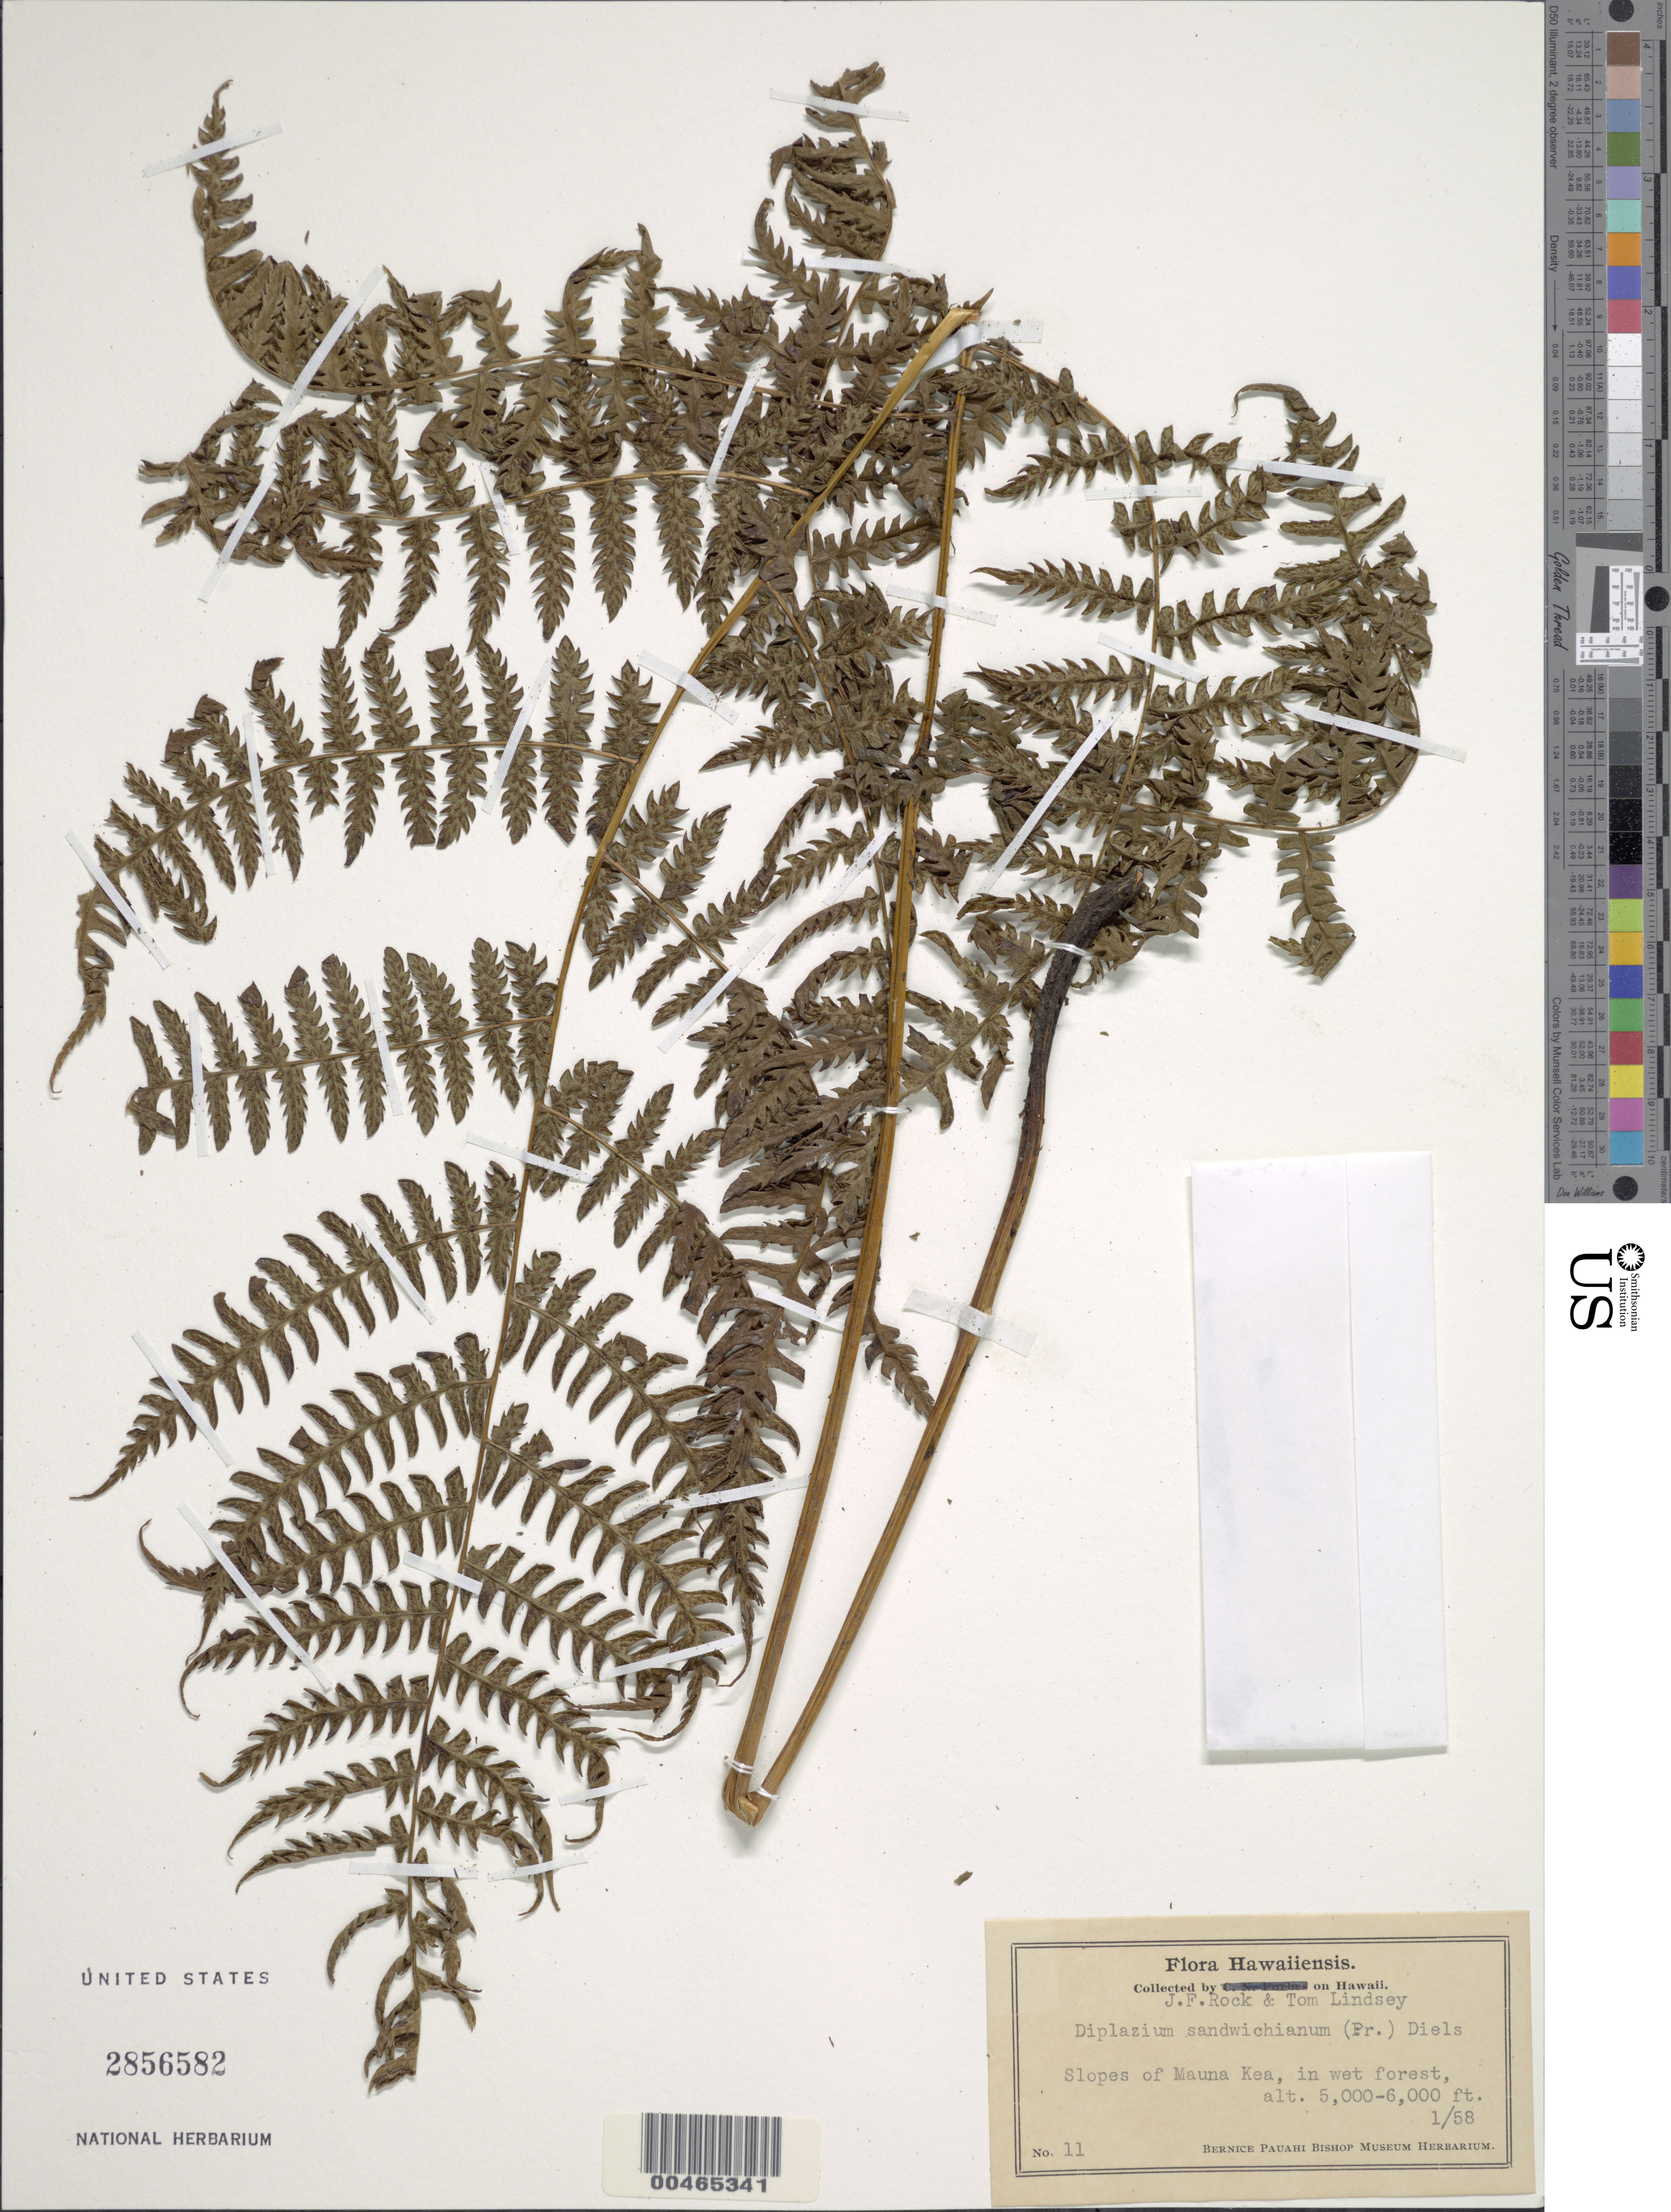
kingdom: Plantae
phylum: Tracheophyta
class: Polypodiopsida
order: Polypodiales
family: Athyriaceae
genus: Diplazium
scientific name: Diplazium sandwichianum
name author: (C. Presl) Diels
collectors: J. F. Rock & T. Lindsey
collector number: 11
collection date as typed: Jan 1958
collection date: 1958-01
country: United States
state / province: Hawaii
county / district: Hawaii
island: Hawaii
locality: Slopes of Mauna Kea, Hawaii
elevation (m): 1524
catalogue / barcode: US 2856582